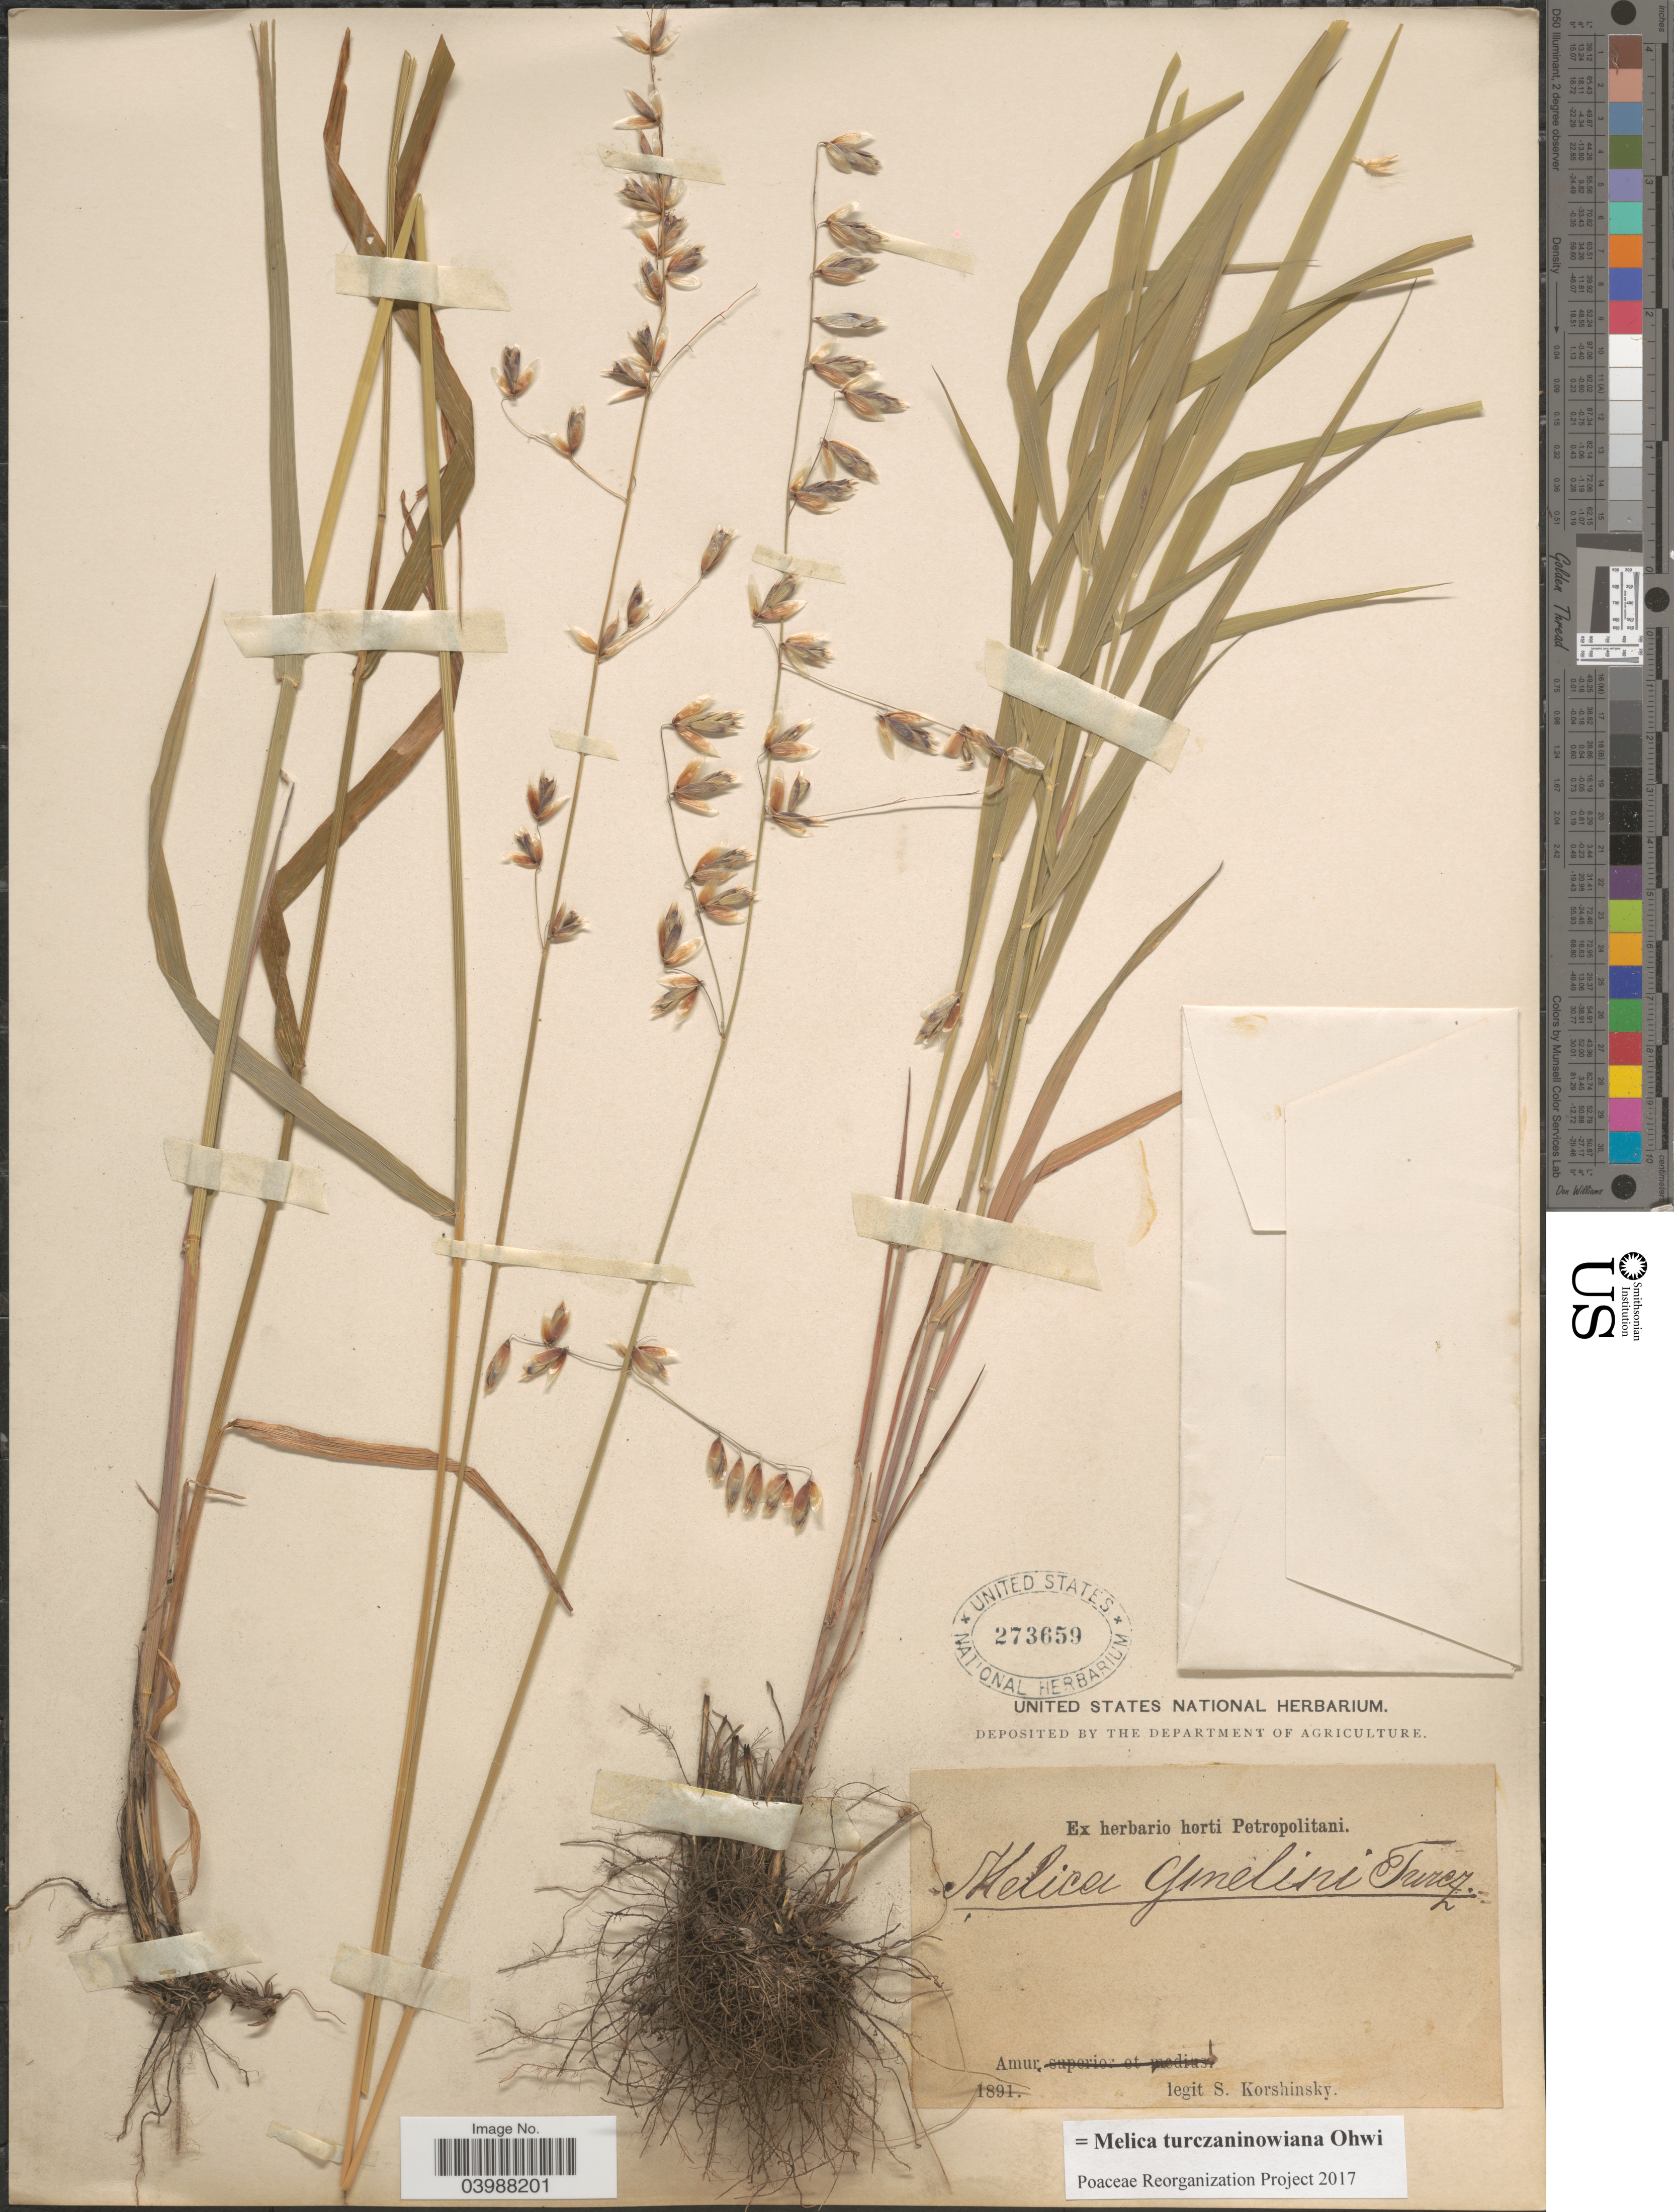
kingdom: Plantae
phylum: Tracheophyta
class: Liliopsida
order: Poales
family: Poaceae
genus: Melica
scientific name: Melica turczaninowiana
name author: Ohwi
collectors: S. I. Korshinsky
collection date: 1891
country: Russian Federation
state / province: Amur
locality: Amur.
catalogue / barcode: US 273659